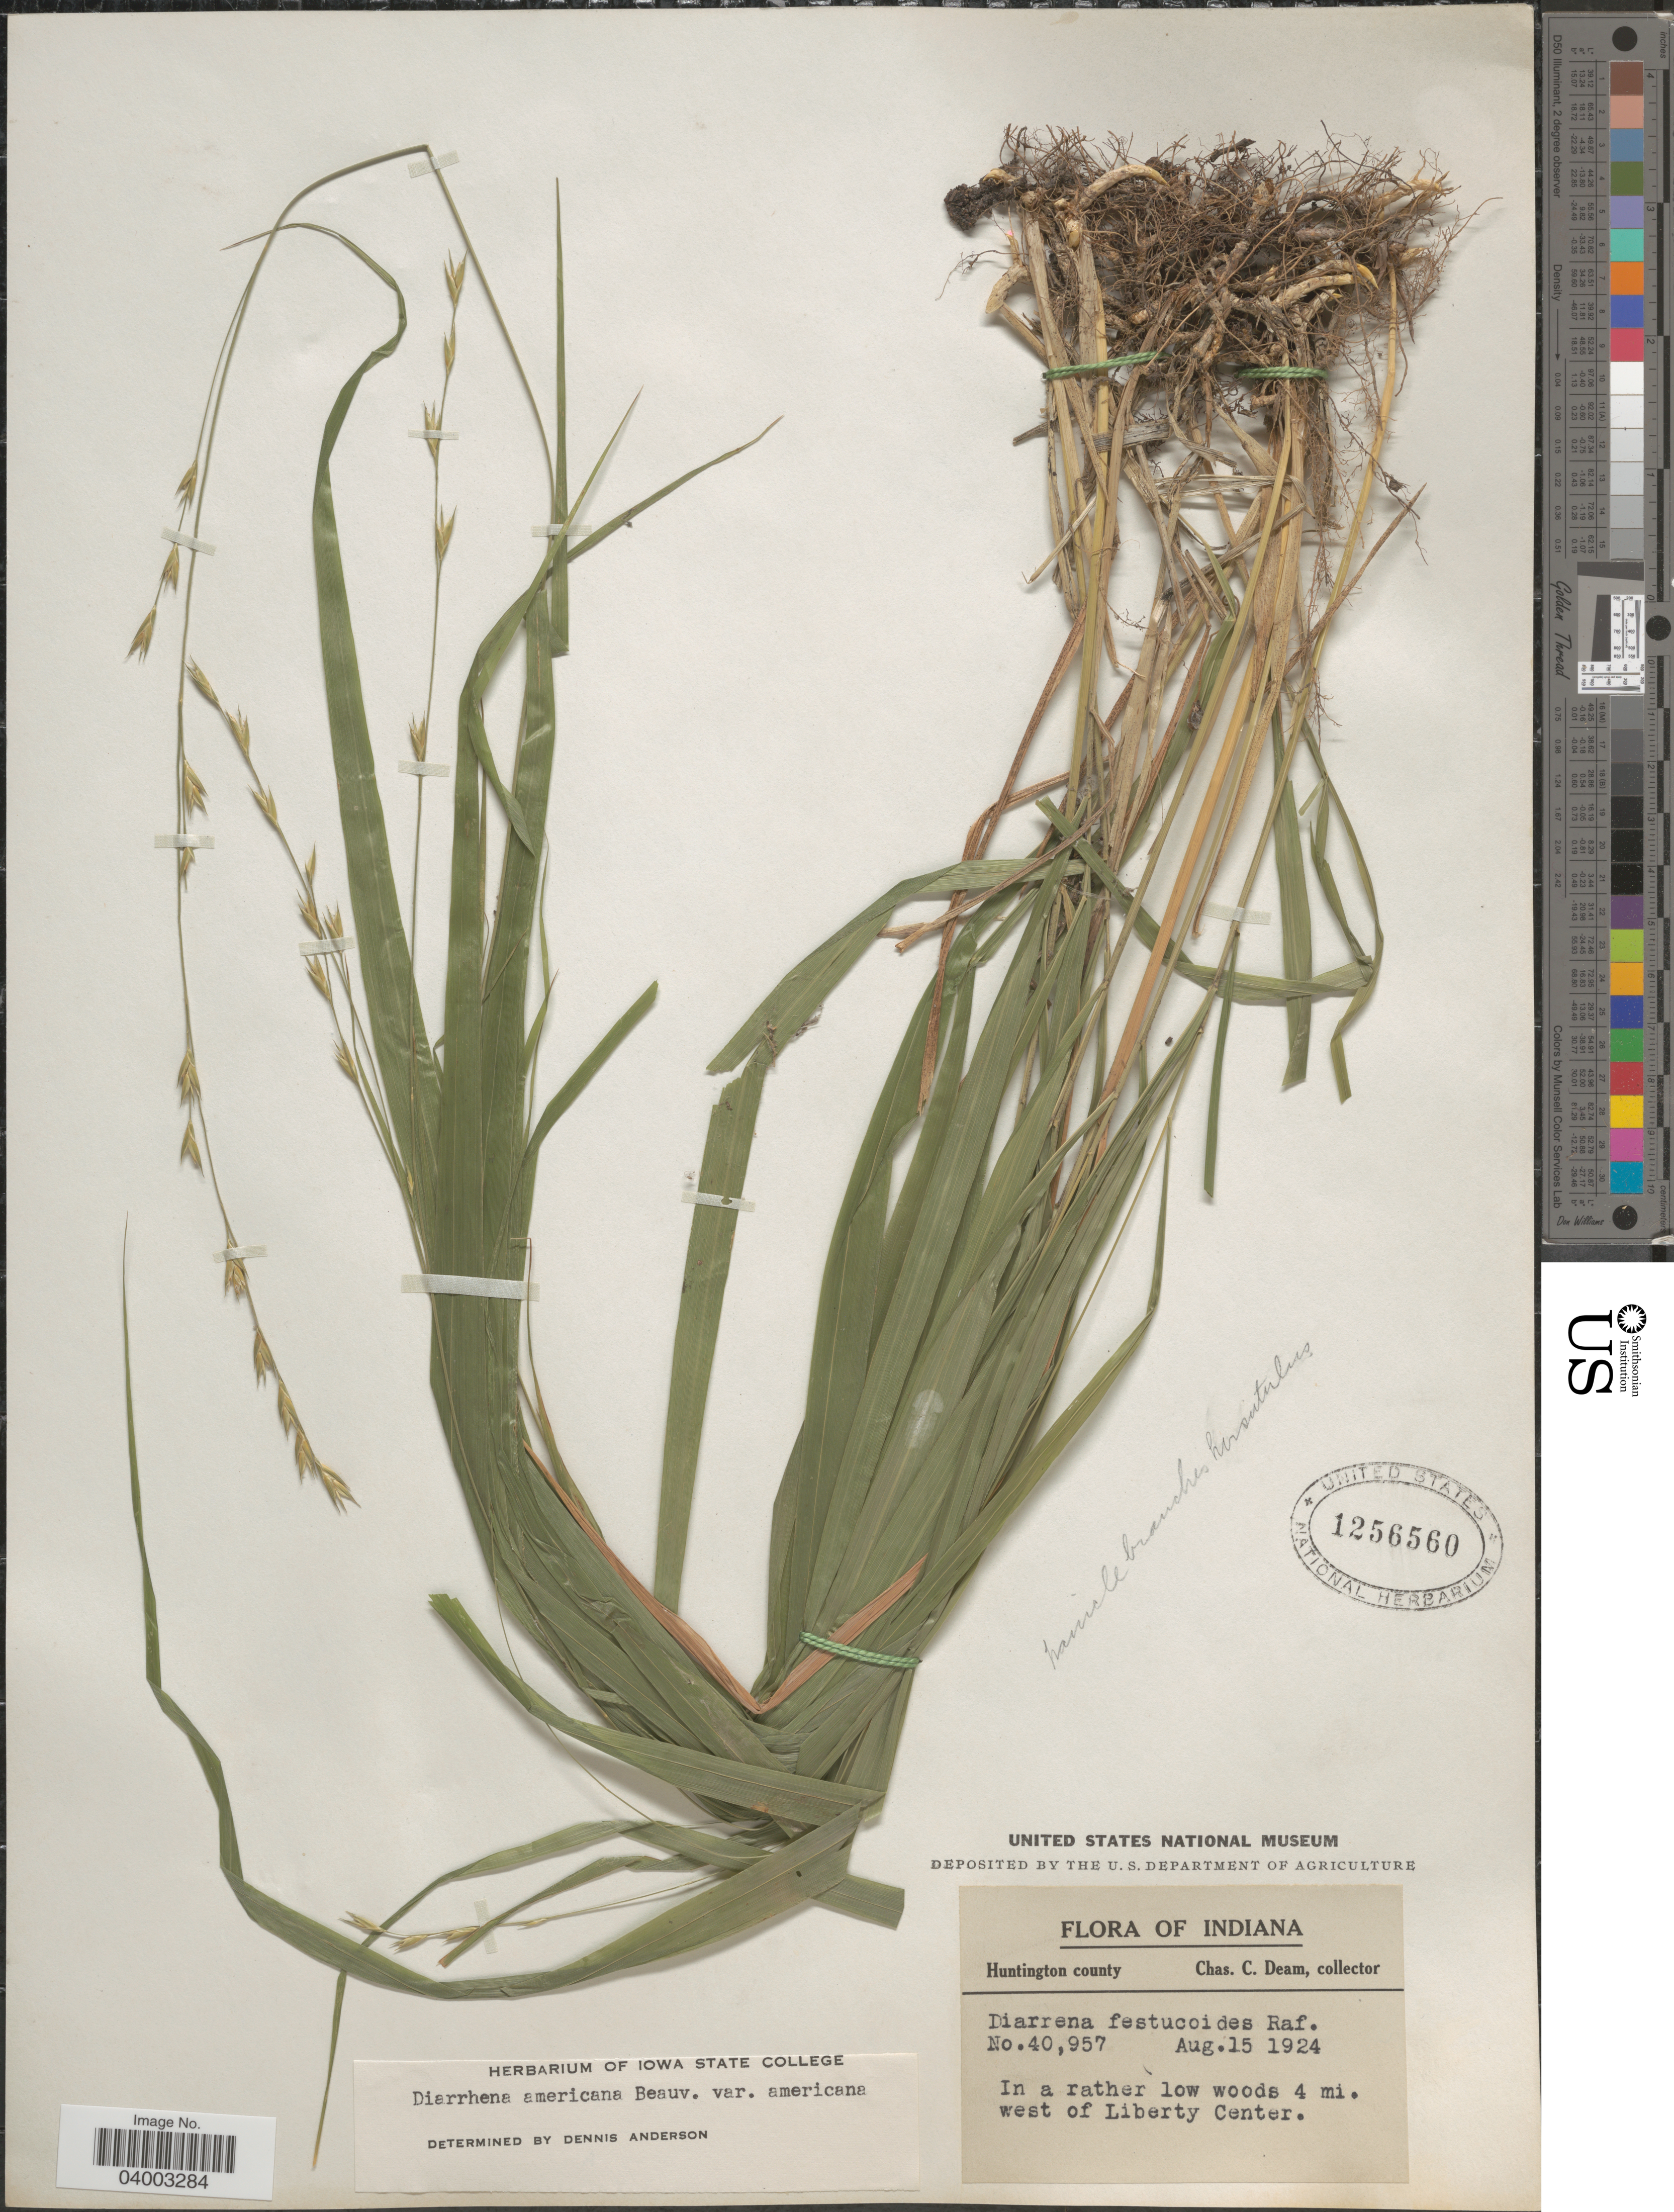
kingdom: Plantae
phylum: Tracheophyta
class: Liliopsida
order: Poales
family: Poaceae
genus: Diarrhena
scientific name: Diarrhena americana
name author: P. Beauv.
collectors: C. C. Deam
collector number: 40957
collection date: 1924-08-15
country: United States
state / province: Indiana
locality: Huntington county. In a rather low woods 4 mi. west of Liberty Center.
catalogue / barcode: US 1256560